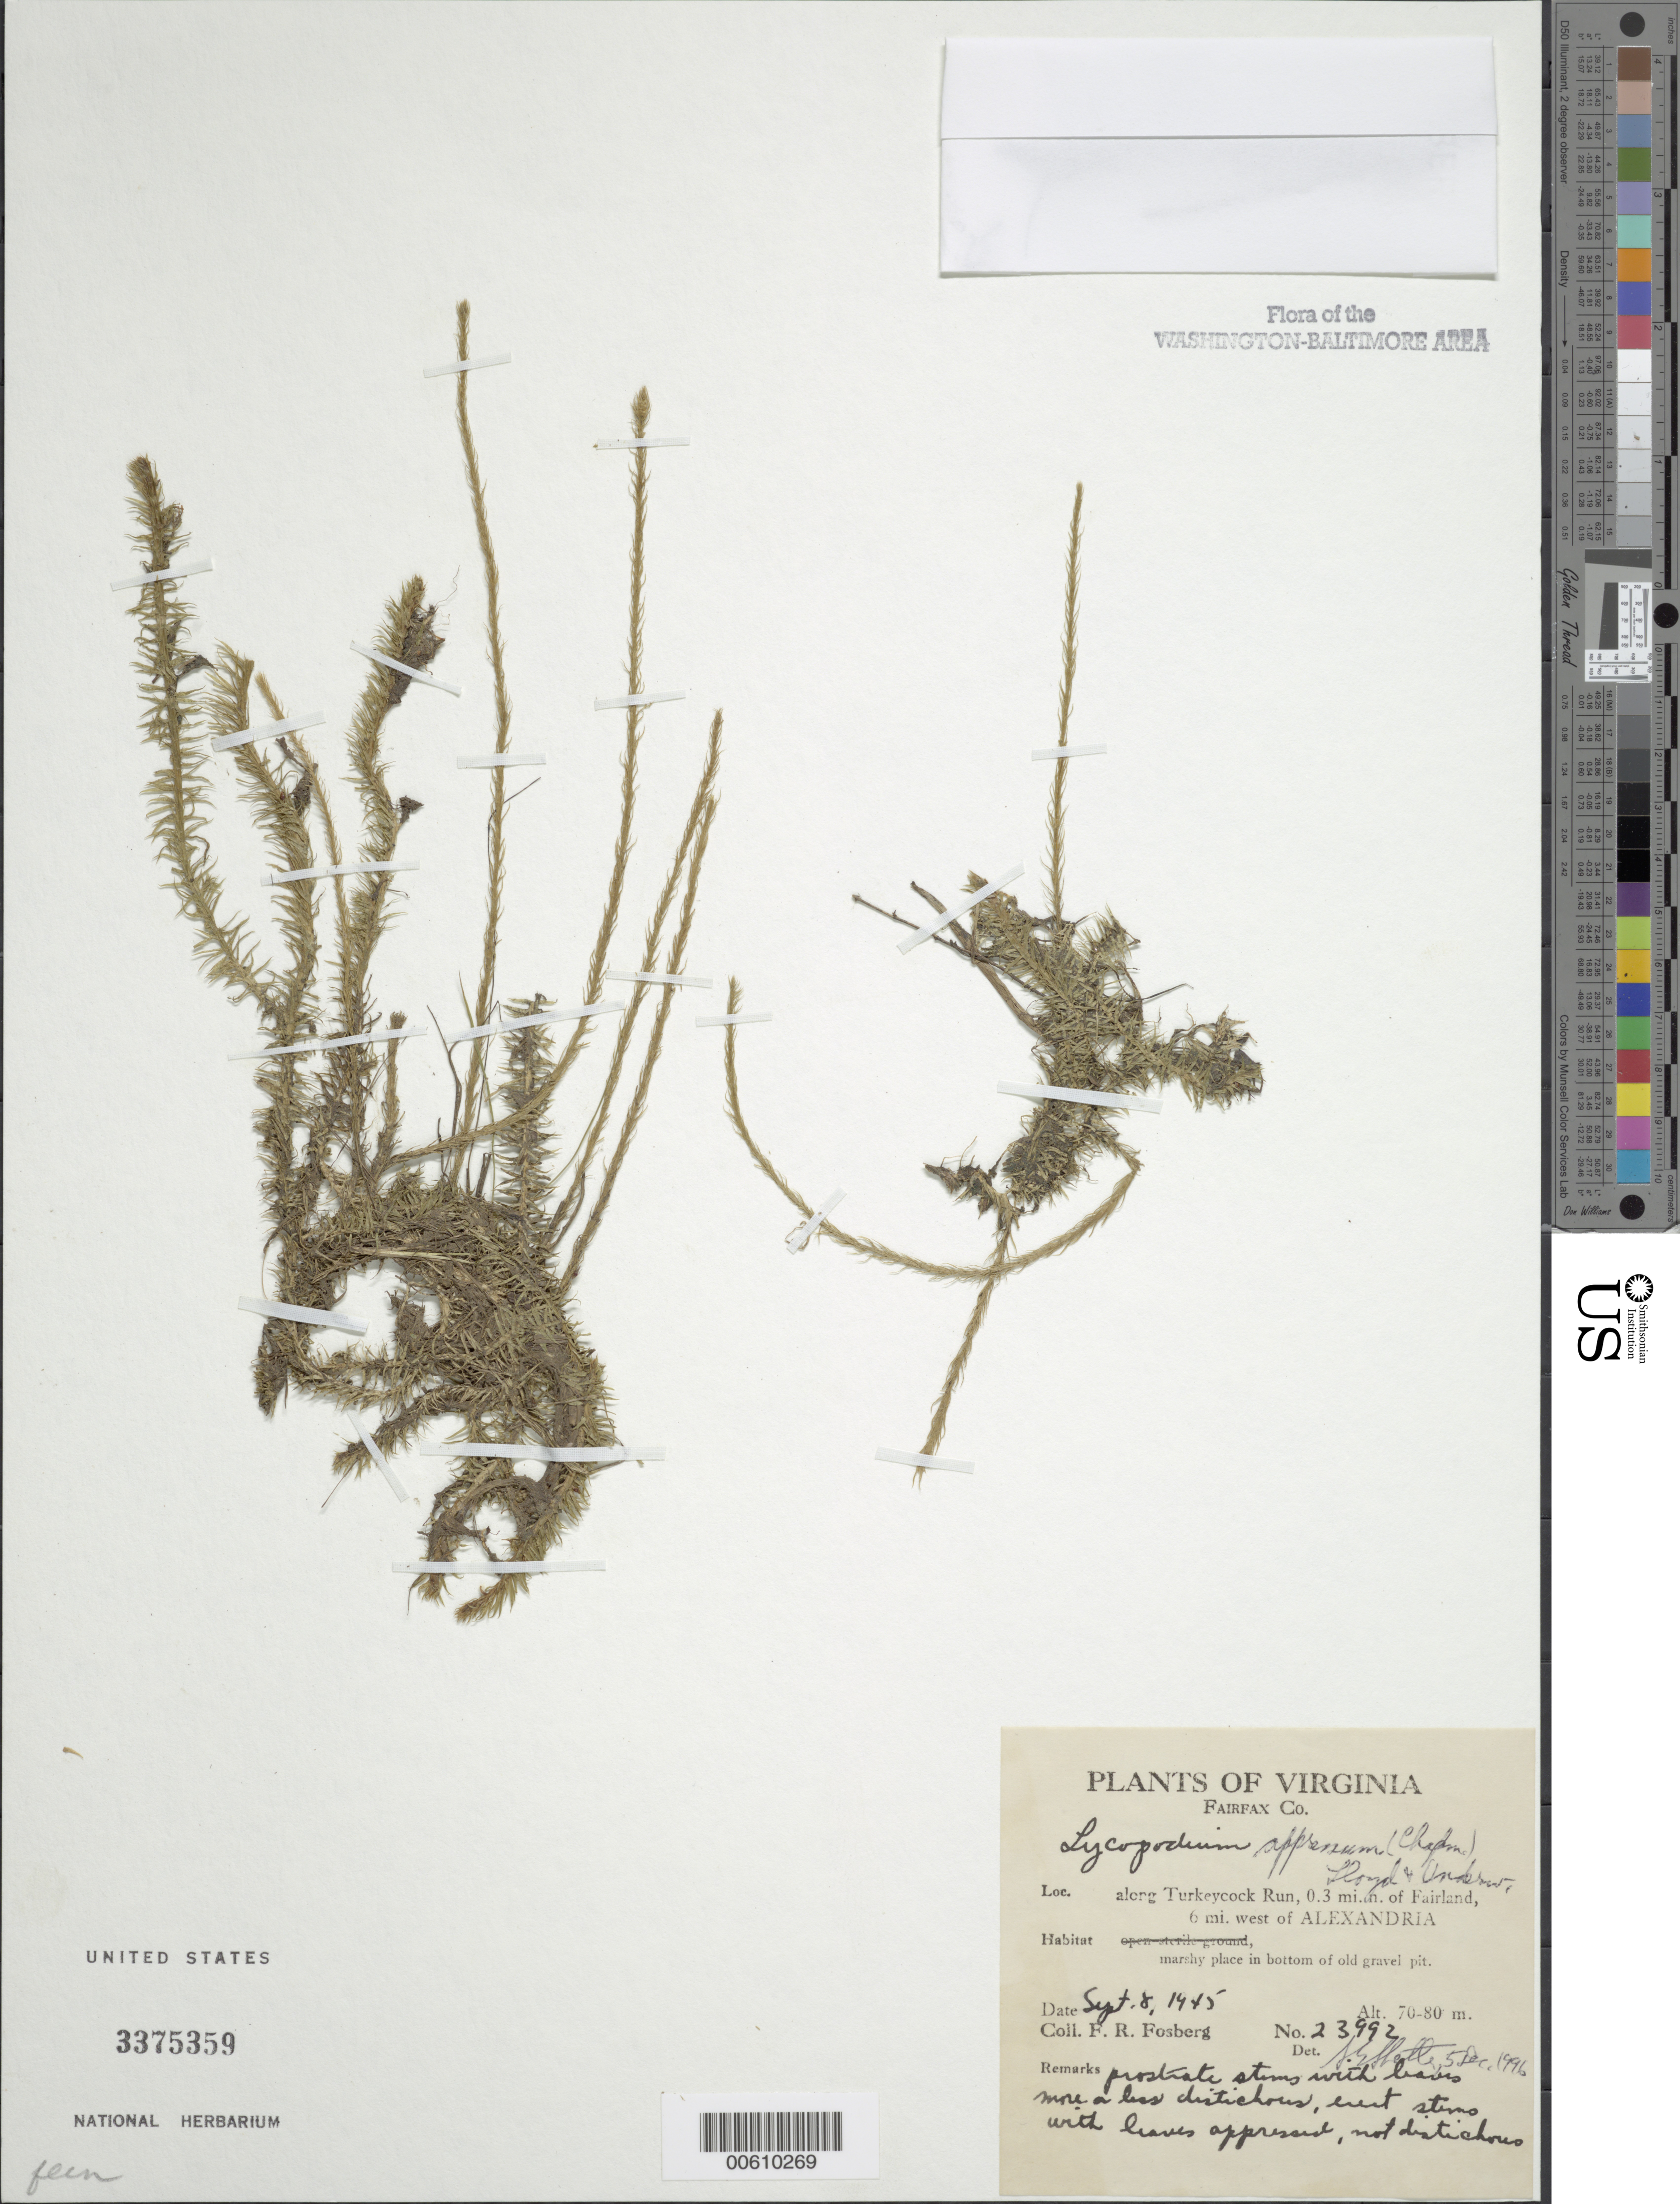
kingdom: Plantae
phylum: Tracheophyta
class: Lycopodiopsida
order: Lycopodiales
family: Lycopodiaceae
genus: Lycopodiella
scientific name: Lycopodiella appressa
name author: (Chapm.) Cranfill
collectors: F. Fosburg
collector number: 23992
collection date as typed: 08 Sep 1945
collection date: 1945-09-08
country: United States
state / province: Virginia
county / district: Fairfax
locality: Along Turkeycock Run, N of Fairland, W of Alexandria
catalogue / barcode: US 3375359